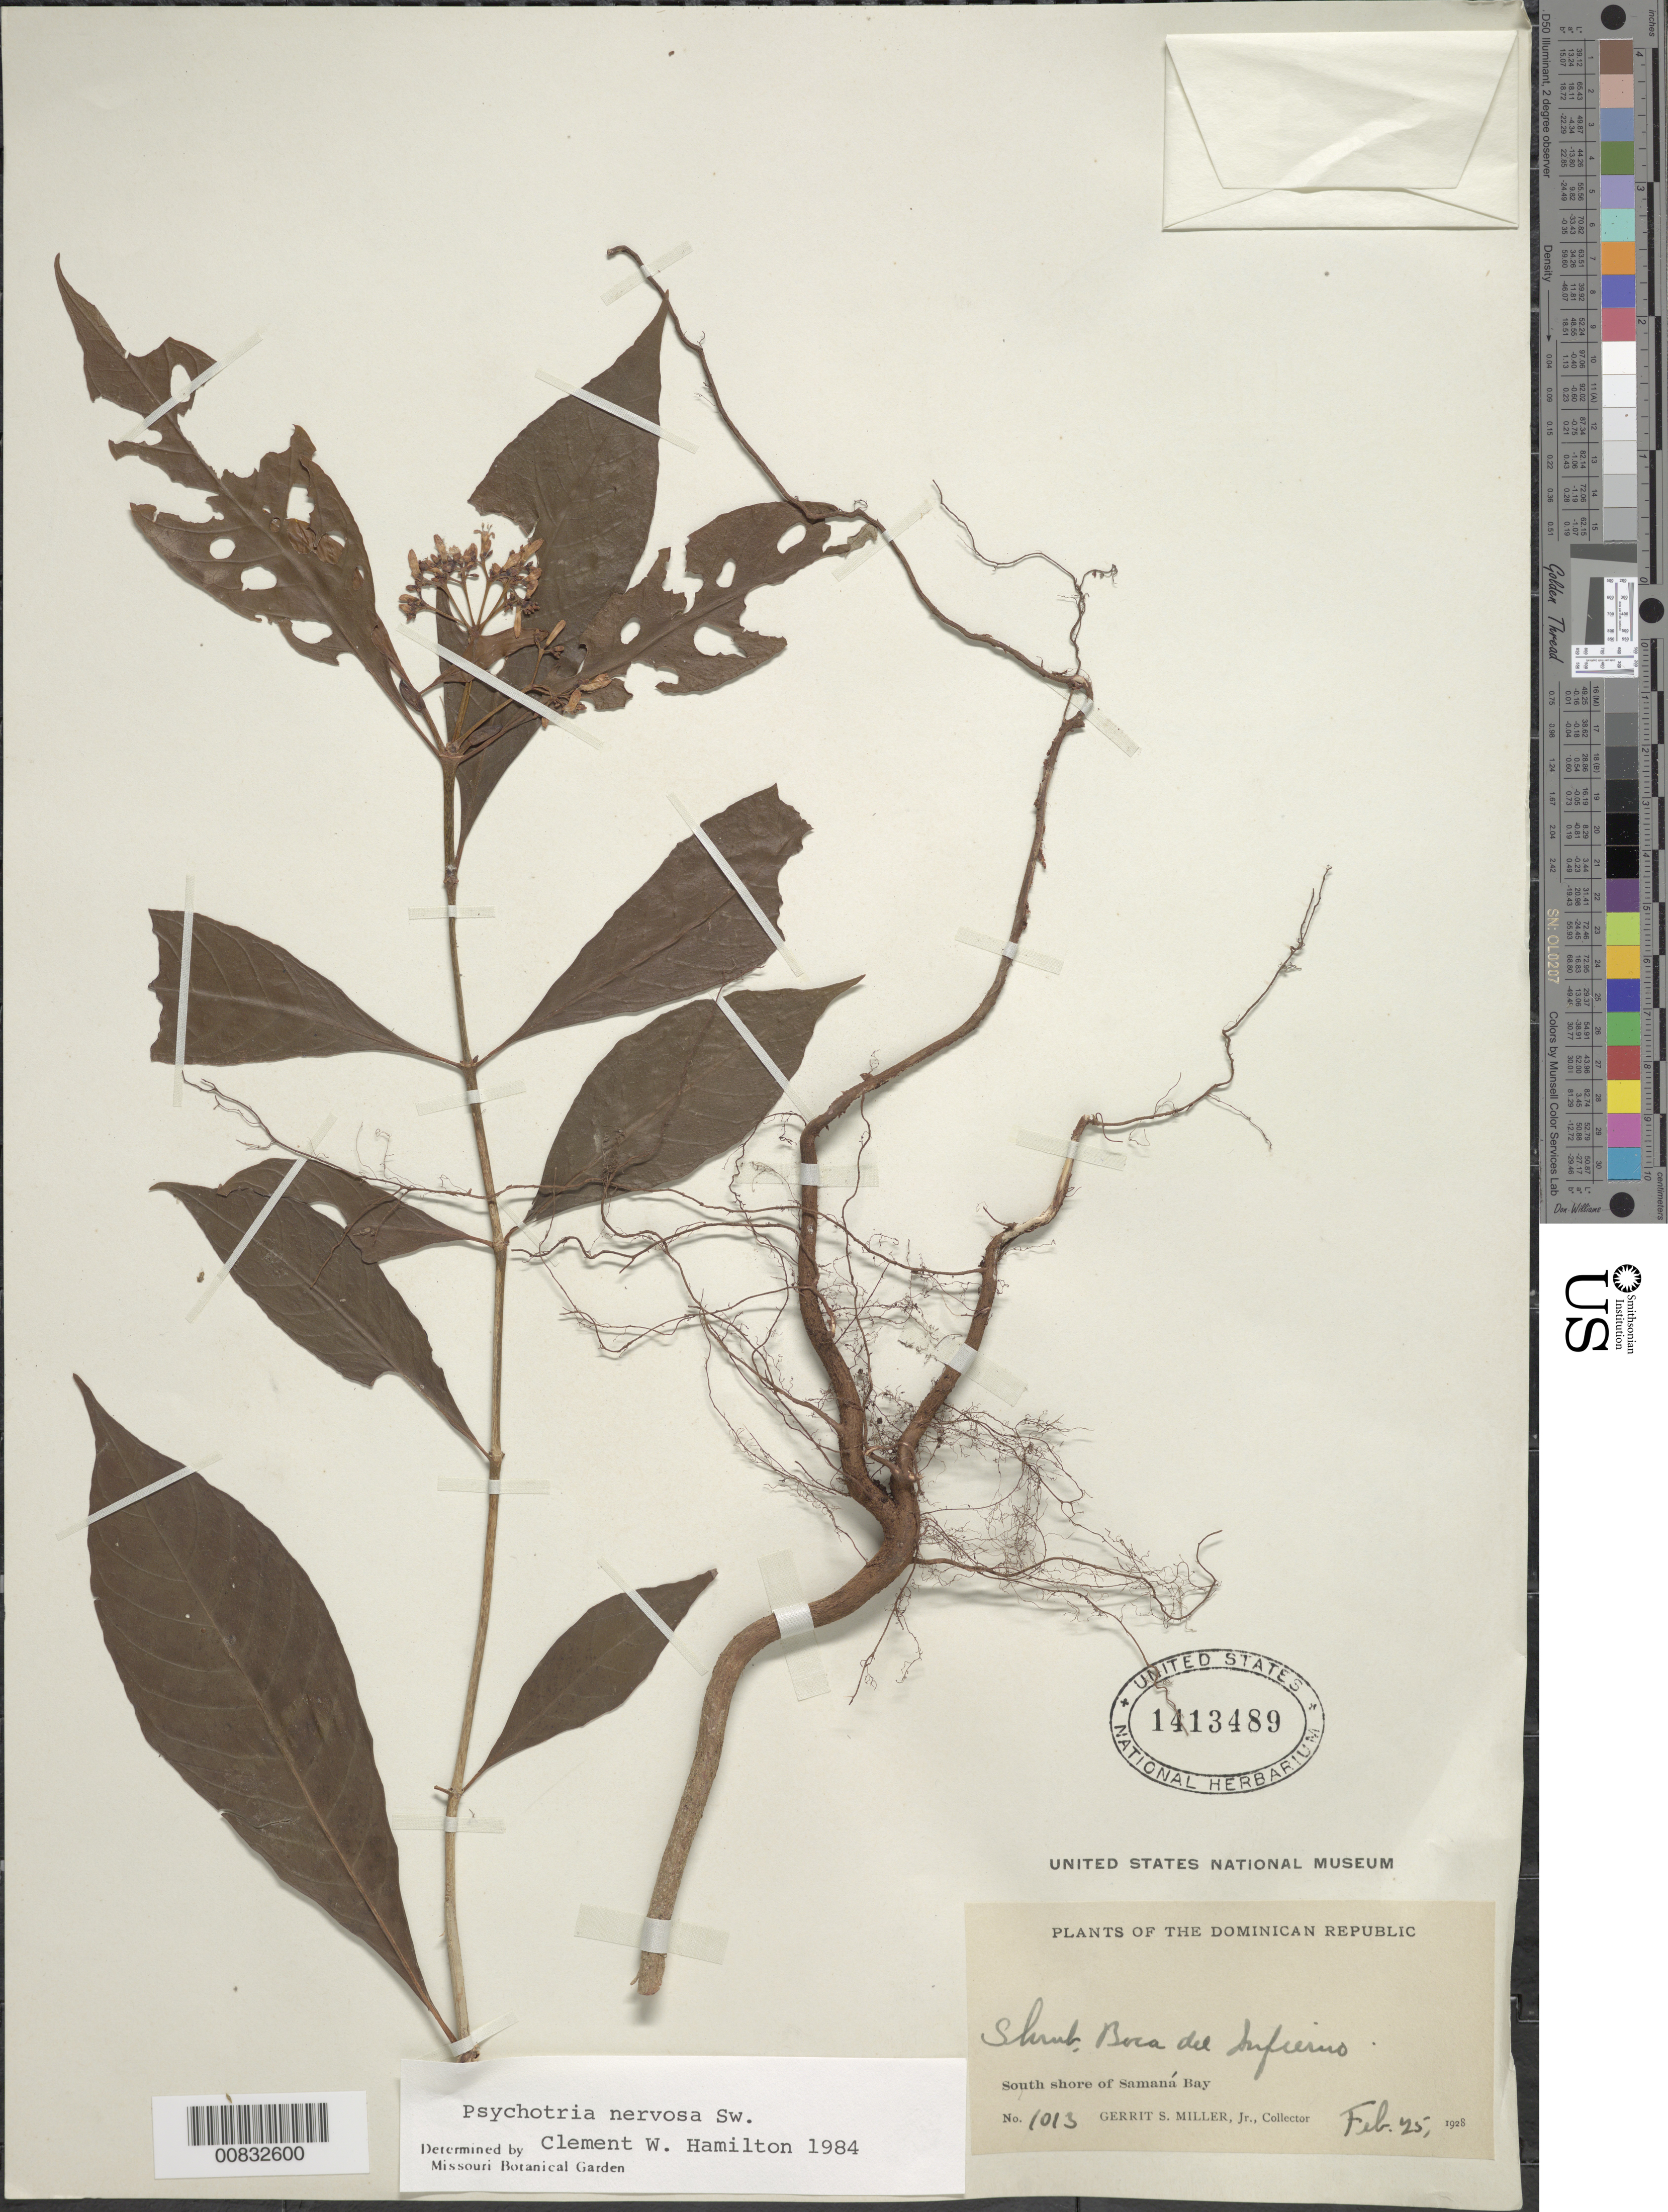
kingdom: Plantae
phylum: Tracheophyta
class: Magnoliopsida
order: Gentianales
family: Rubiaceae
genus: Psychotria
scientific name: Psychotria nervosa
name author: Sw.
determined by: Hamilton, C. W.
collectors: G. S. Miller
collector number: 1015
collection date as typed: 25 Feb 1928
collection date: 1928-02-25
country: Dominican Republic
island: Hispaniola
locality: South shore of Samaná Bay, Boca del Infierno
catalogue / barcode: US 1413489